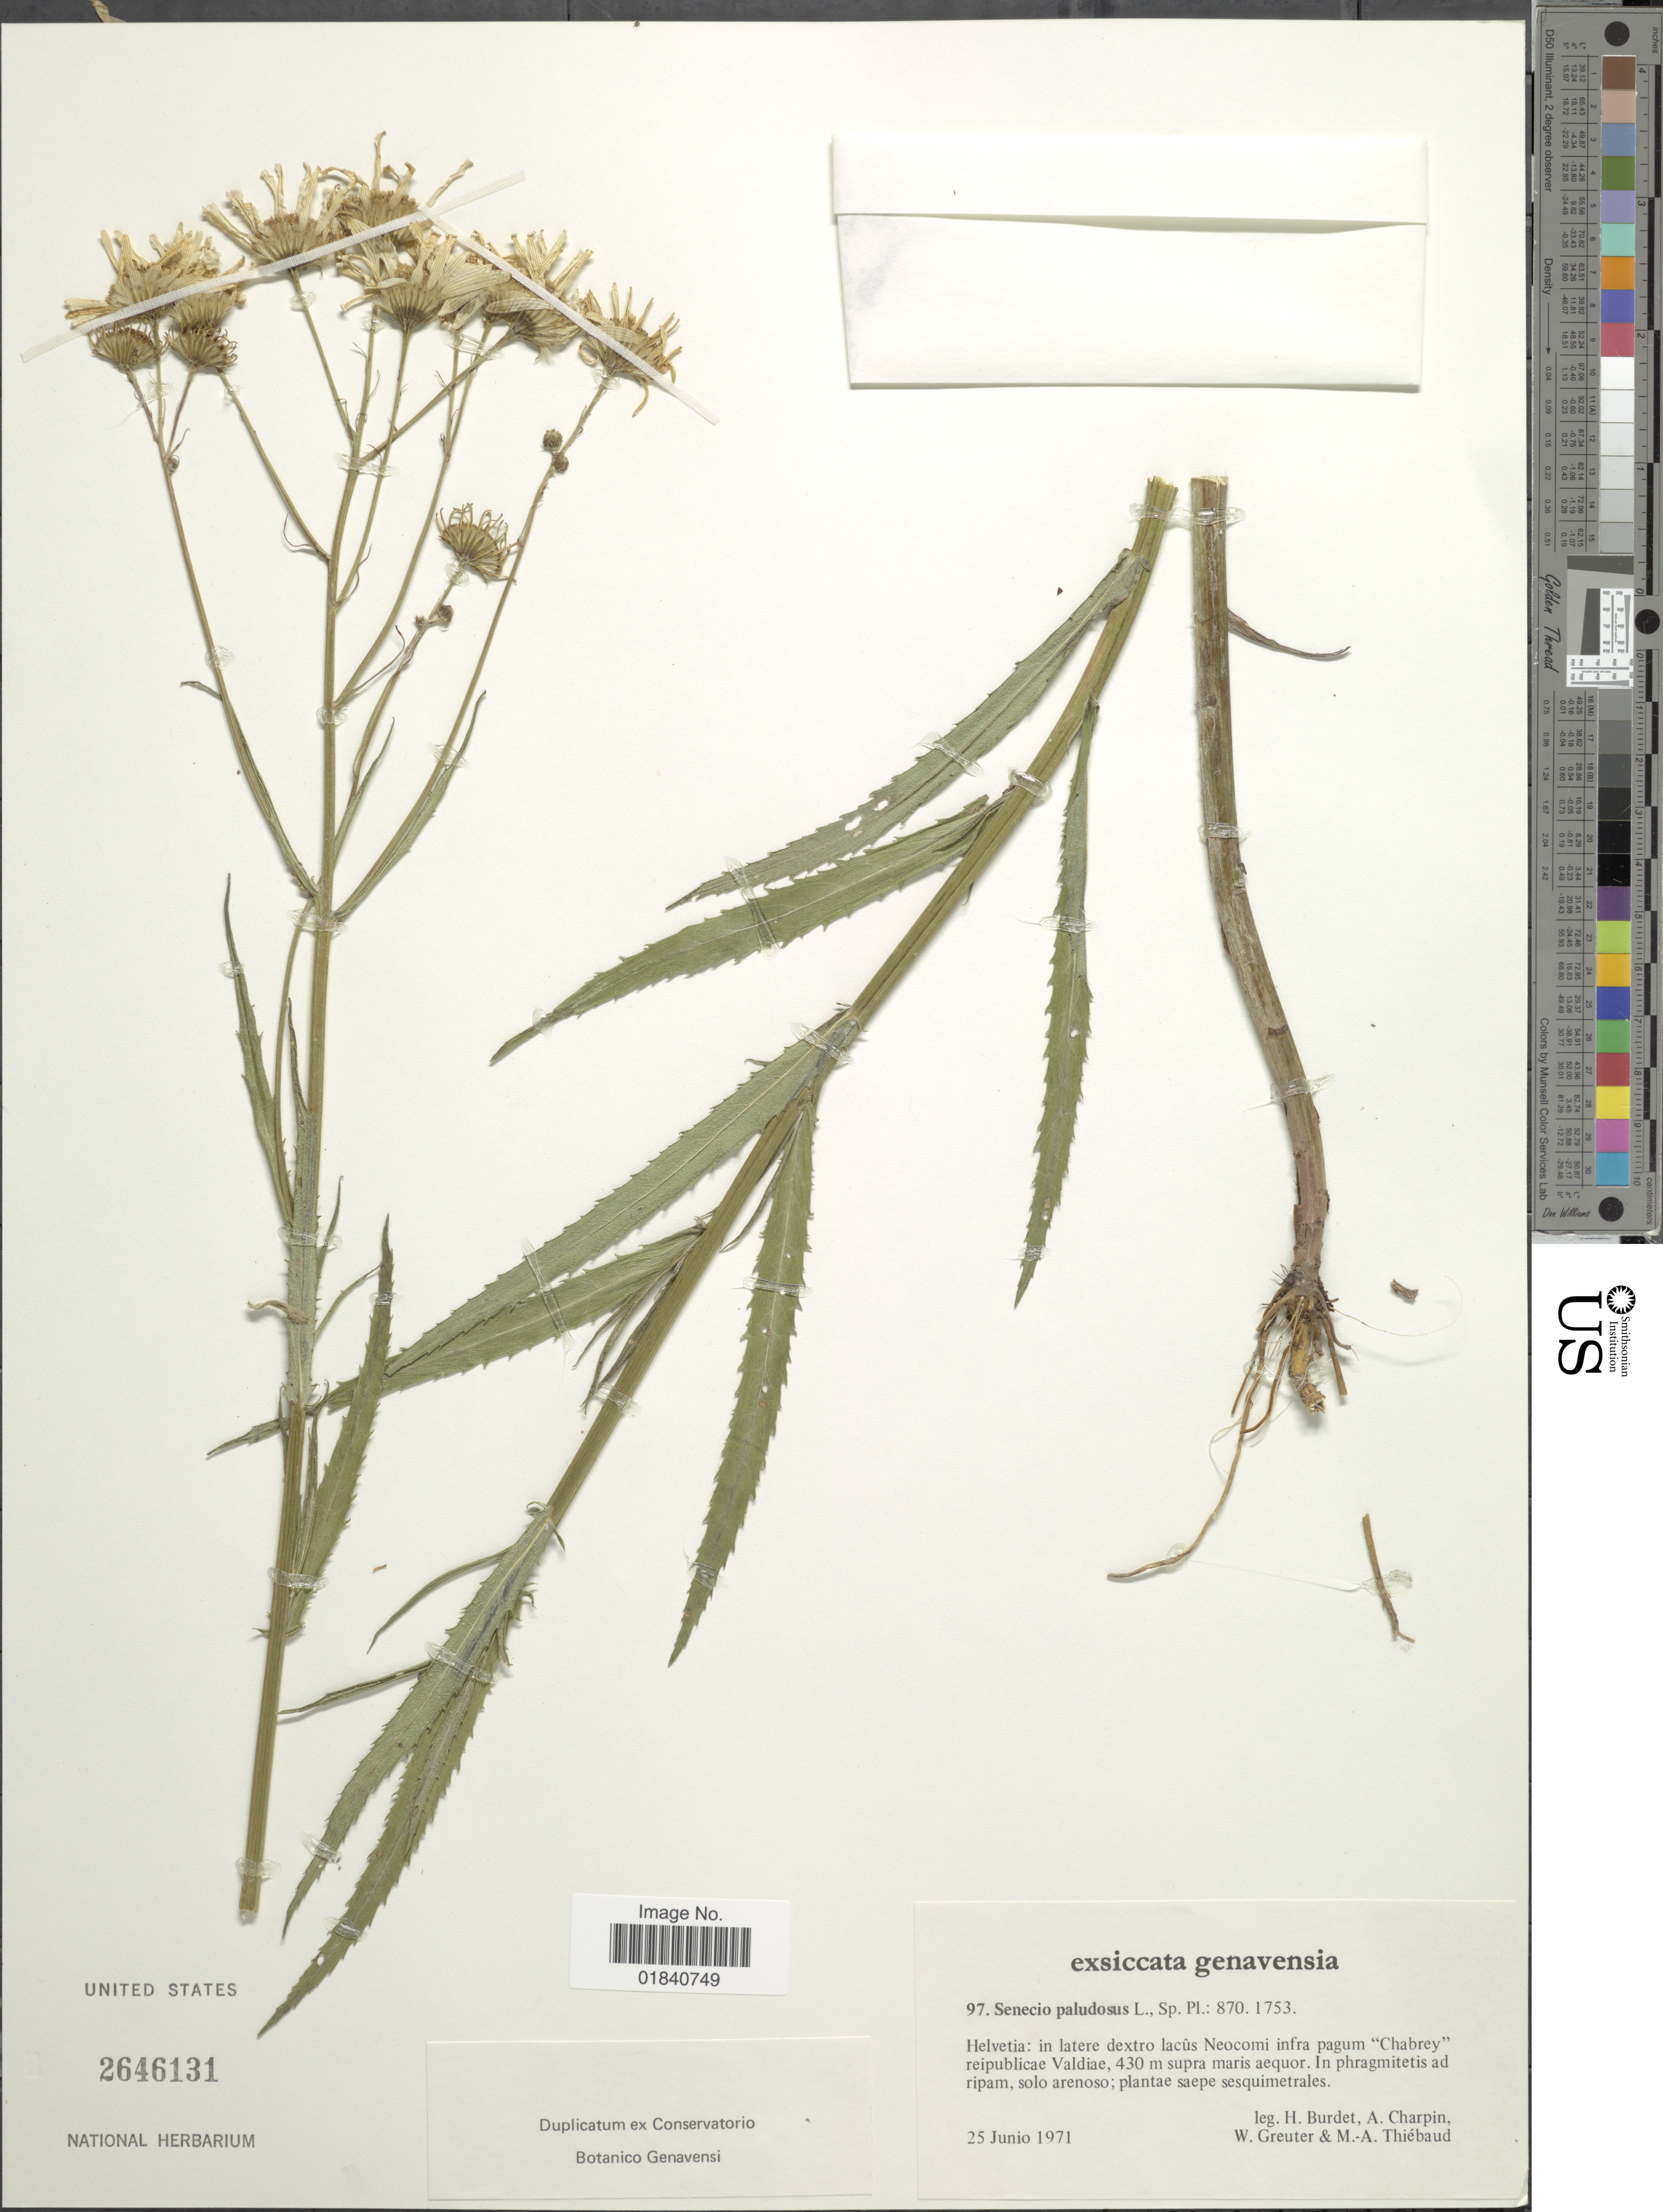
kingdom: Plantae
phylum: Tracheophyta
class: Magnoliopsida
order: Asterales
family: Asteraceae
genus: Senecio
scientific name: Senecio paludosus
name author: L.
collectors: H. M. Burdet, A. Charpin, W. Greuter & M. Thiebaud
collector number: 97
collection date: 1971-06-25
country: Switzerland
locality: Genavensia. Helvetia: in later dextro lacus Neocomi infra pagum "Chabrey" reipublicae Valdiae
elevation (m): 430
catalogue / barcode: US 2646131